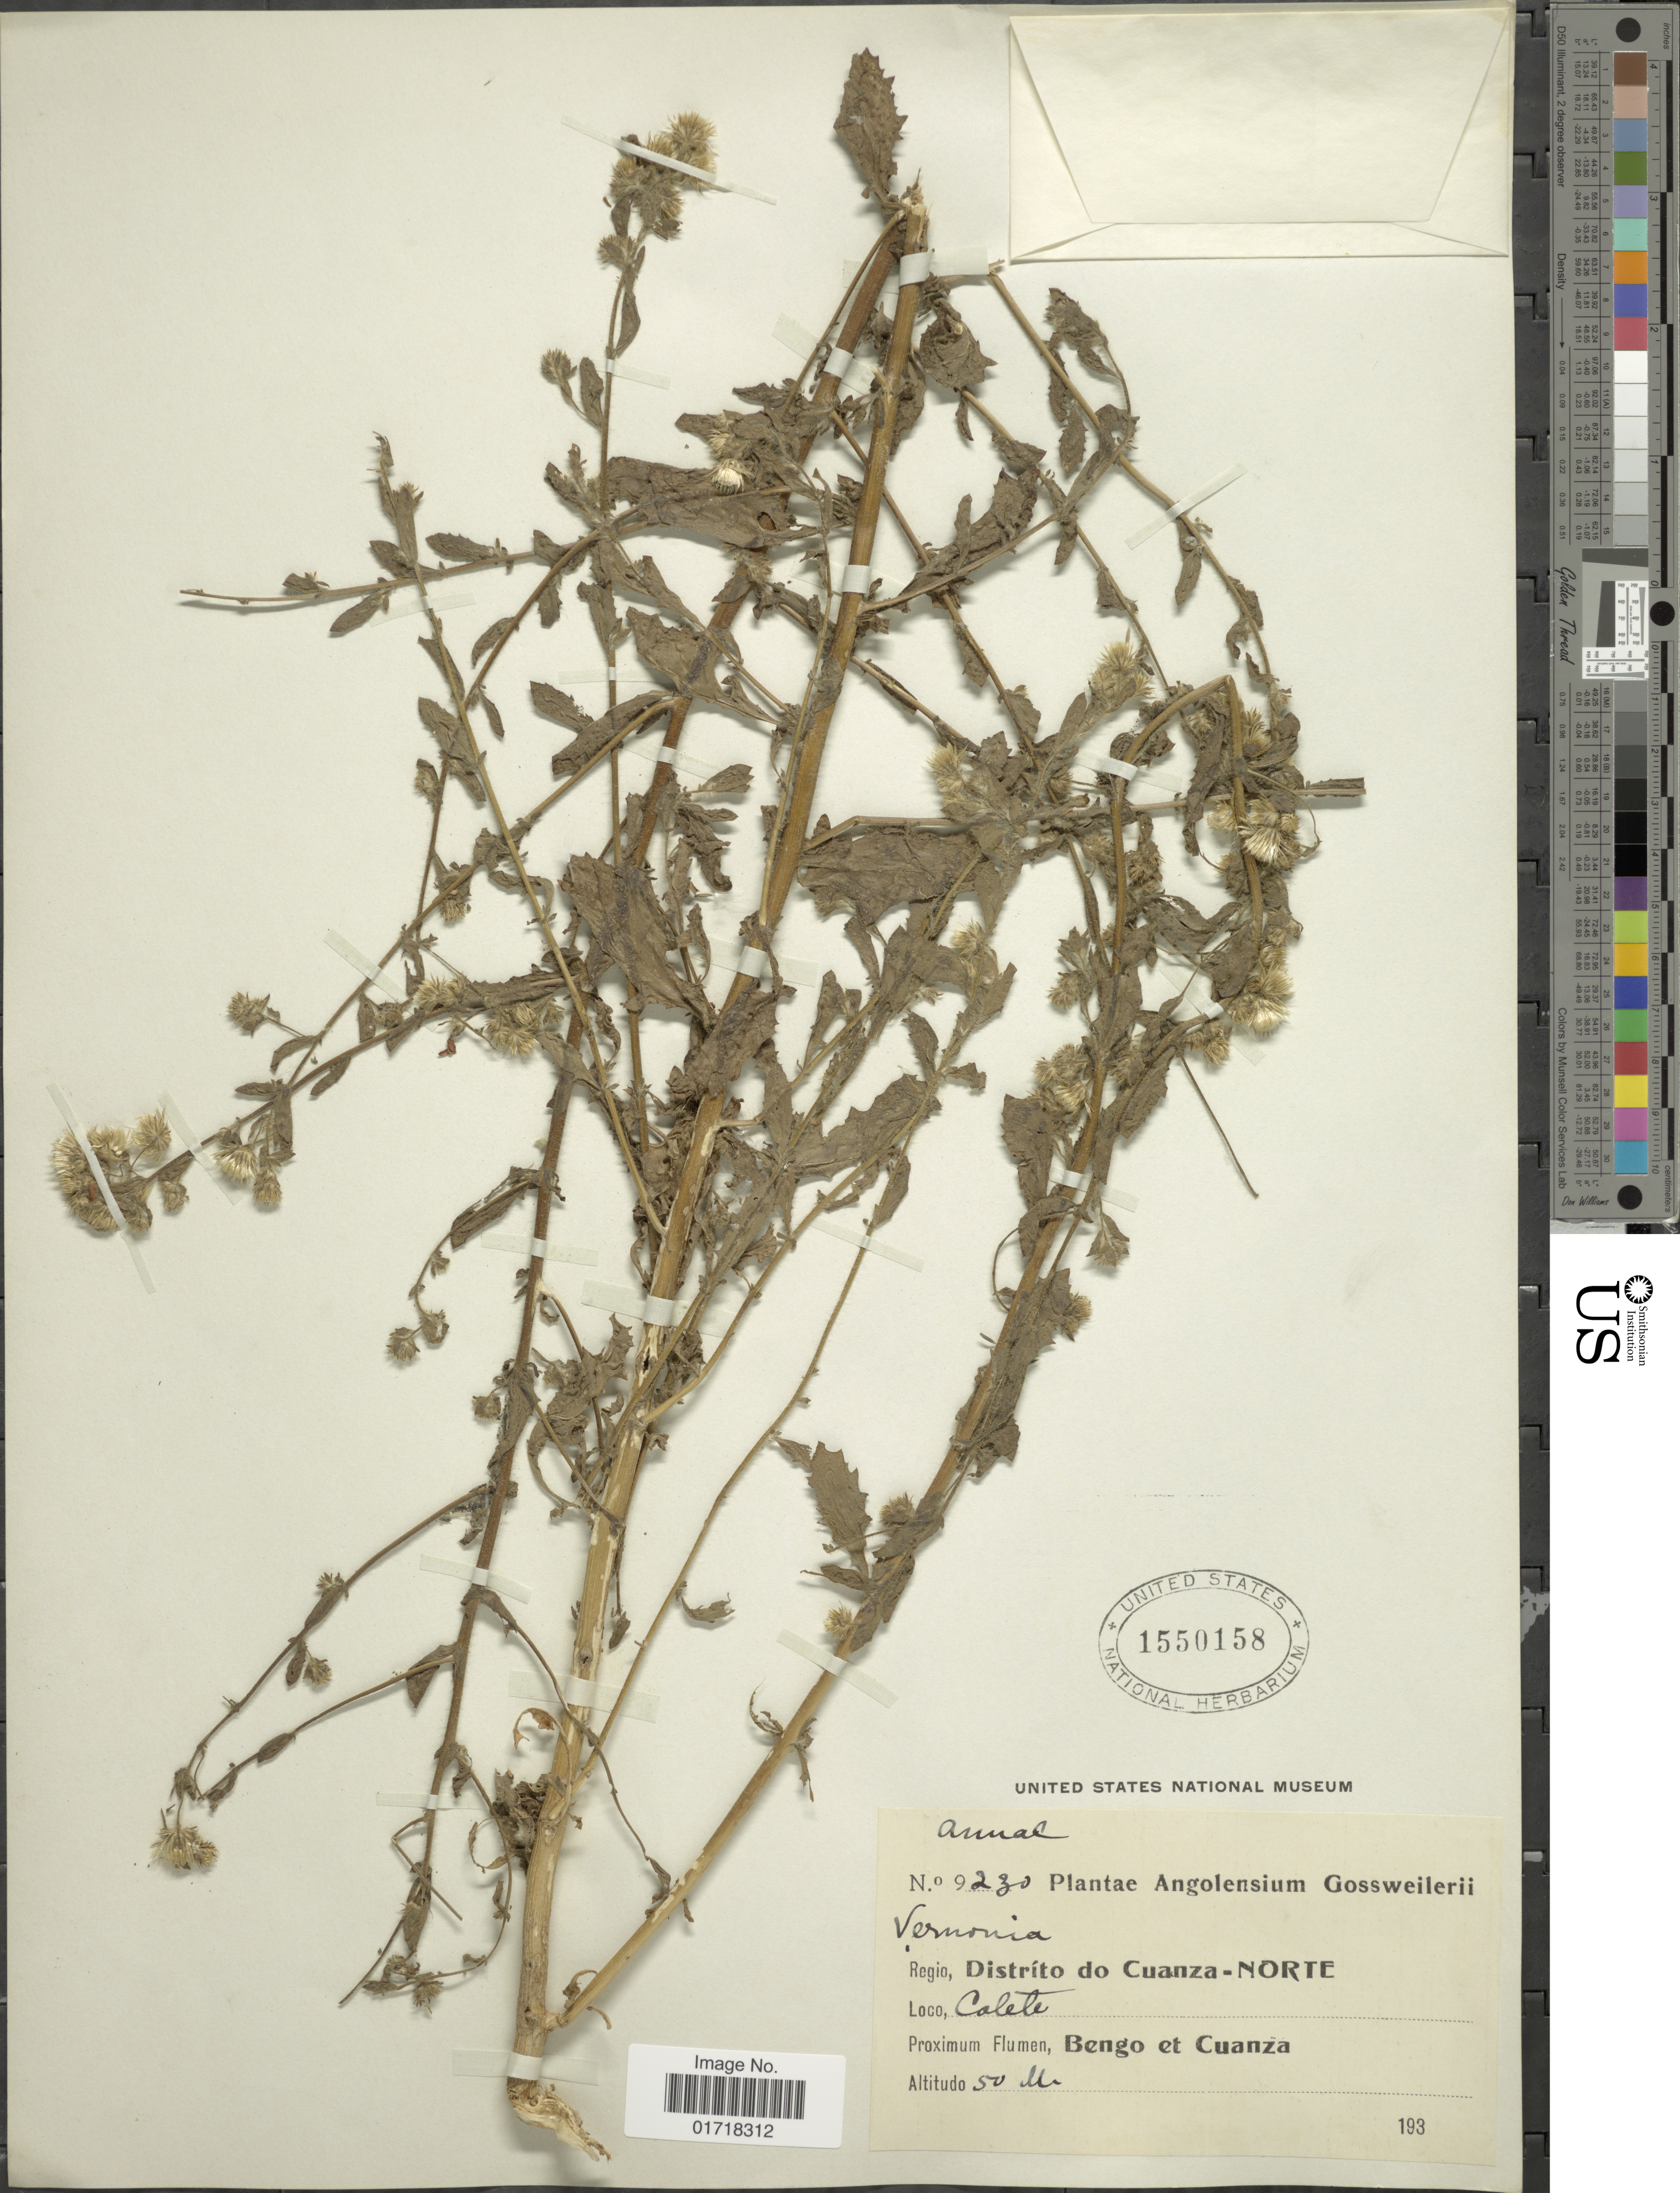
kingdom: Plantae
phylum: Tracheophyta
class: Magnoliopsida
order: Asterales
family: Asteraceae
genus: Conyza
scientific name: Conyza sp.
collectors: Gossweiler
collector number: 9230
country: Angola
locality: Regio Distriti do Cuanza, Norte, Loco Calete, Proximum Flumen Bengo et Cuanza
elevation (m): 50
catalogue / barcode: US 1550158